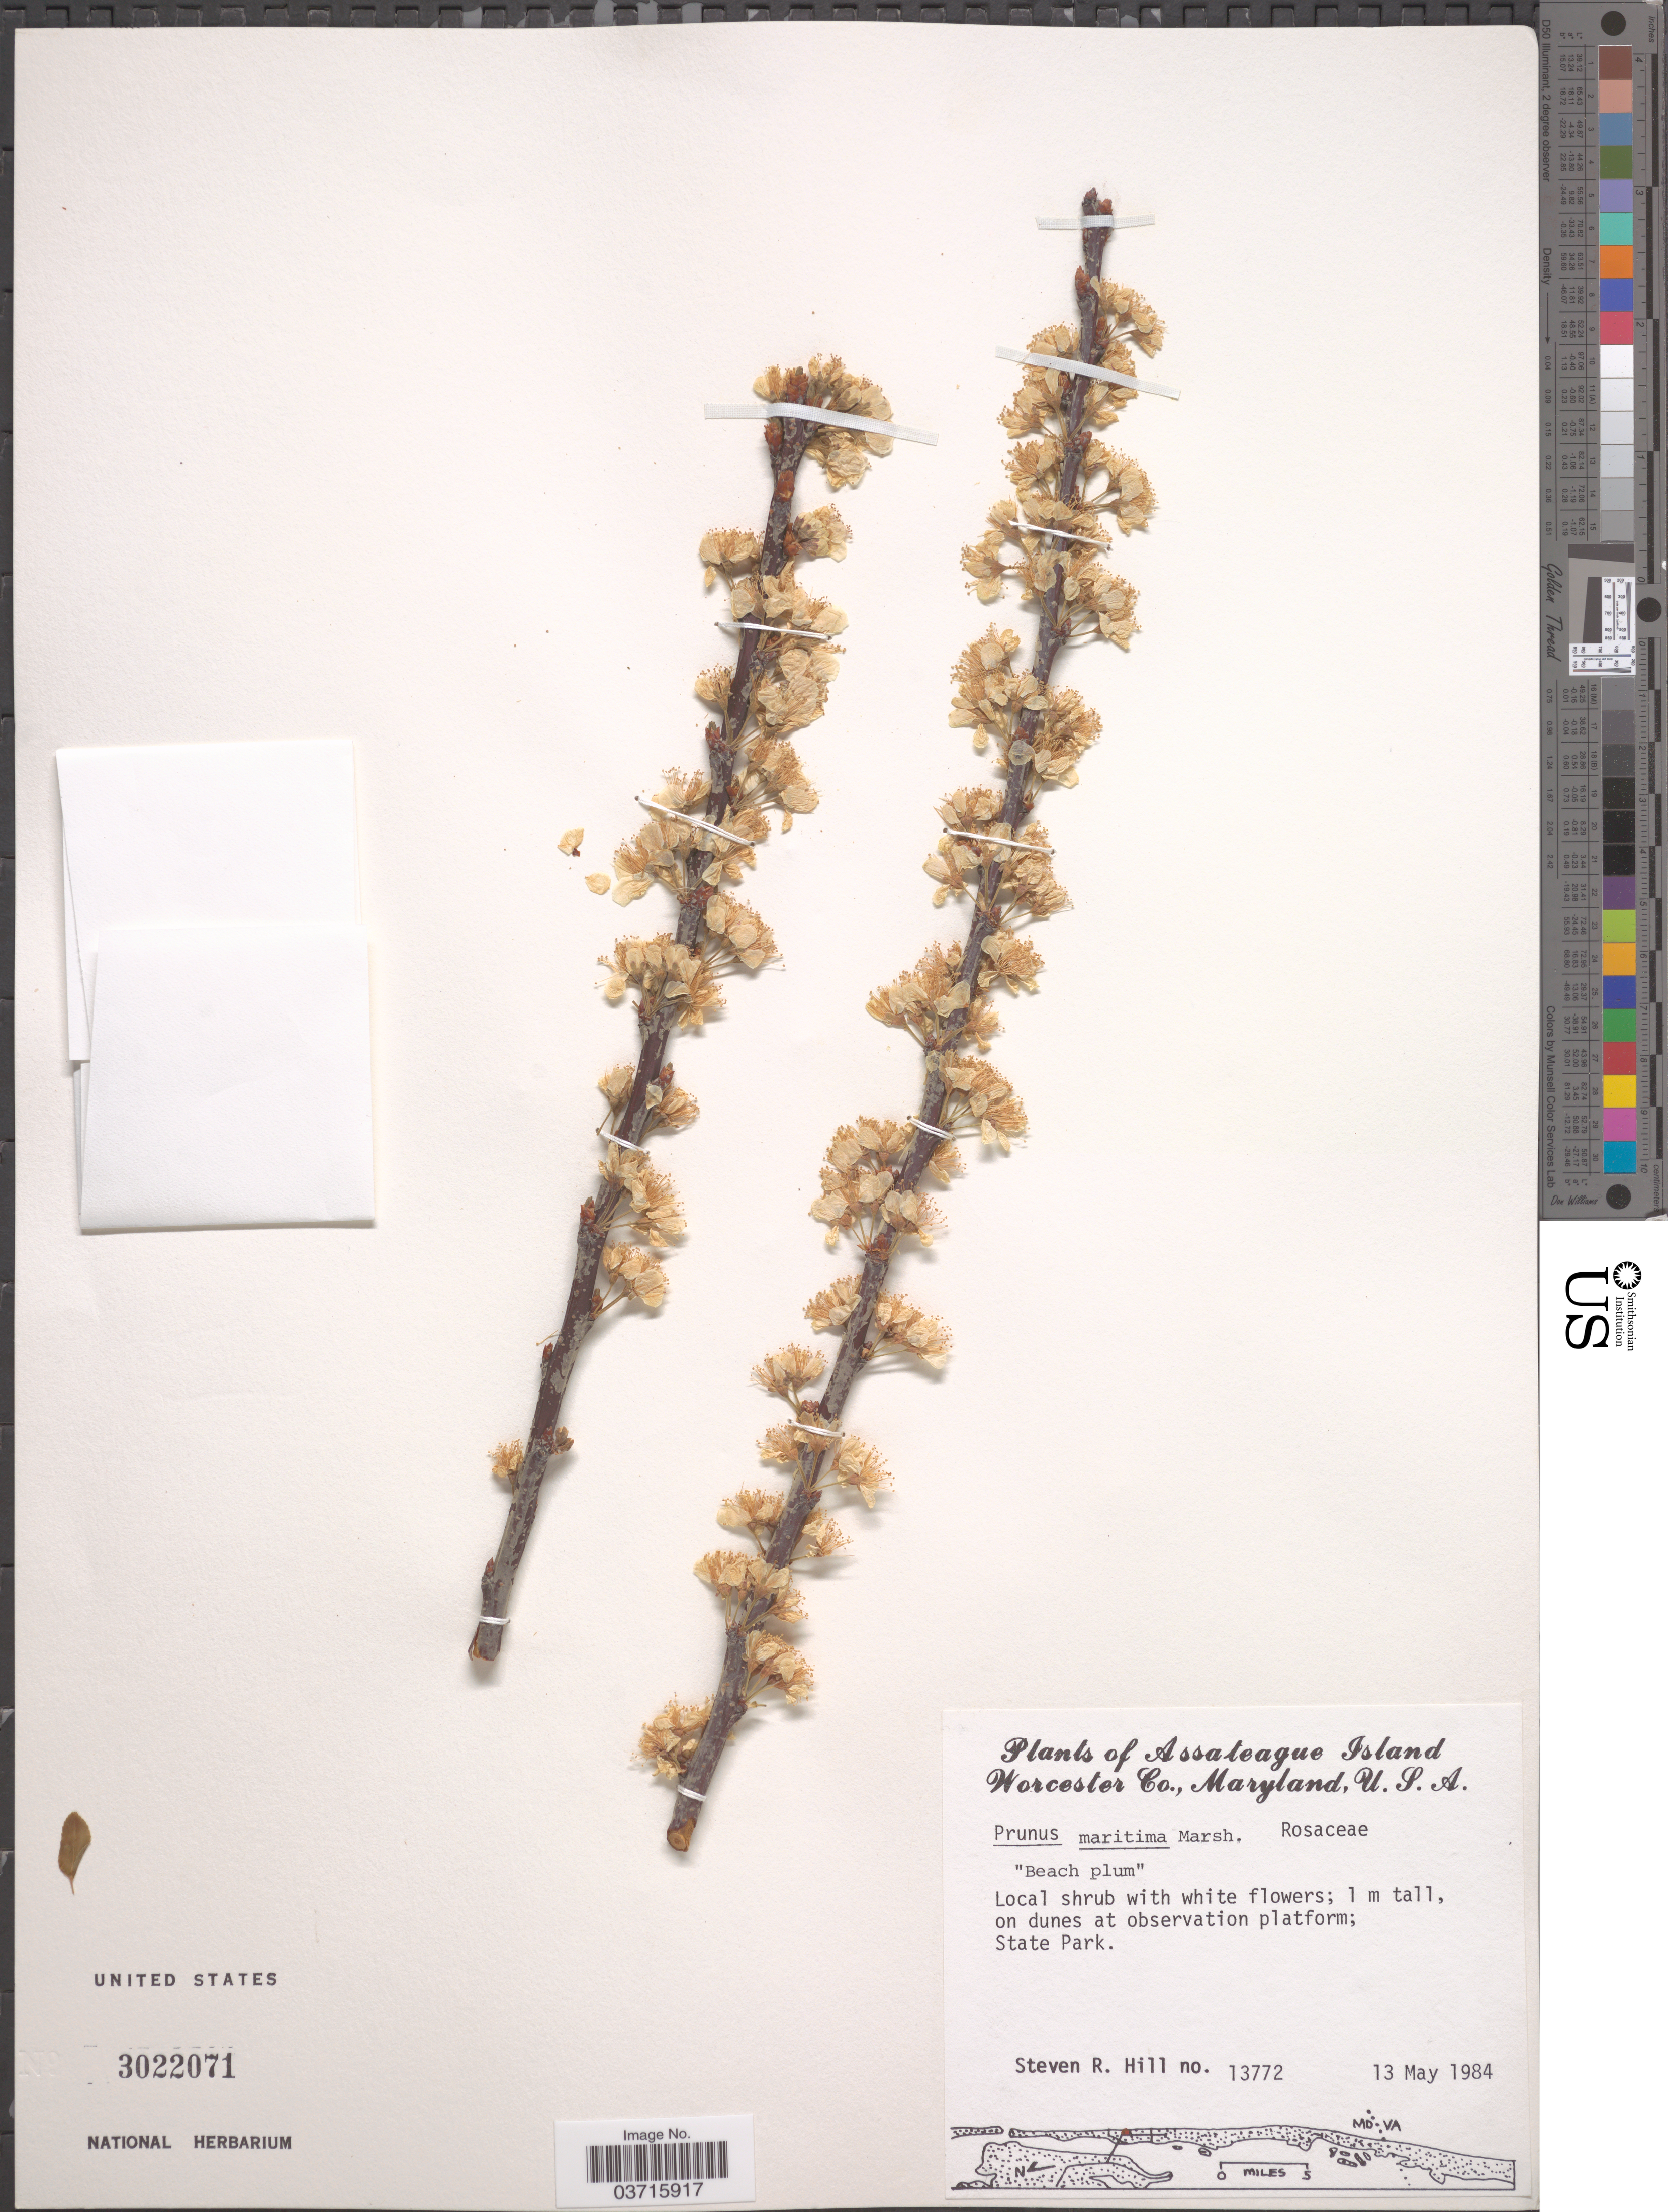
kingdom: Plantae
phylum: Tracheophyta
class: Magnoliopsida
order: Rosales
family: Rosaceae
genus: Prunus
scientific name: Prunus maritima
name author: Marshall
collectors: S. Hill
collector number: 13772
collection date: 1984-05-13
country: United States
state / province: Maryland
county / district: Worcester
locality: Assateague Island, Worcester Co. State Park.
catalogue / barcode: US 3022071